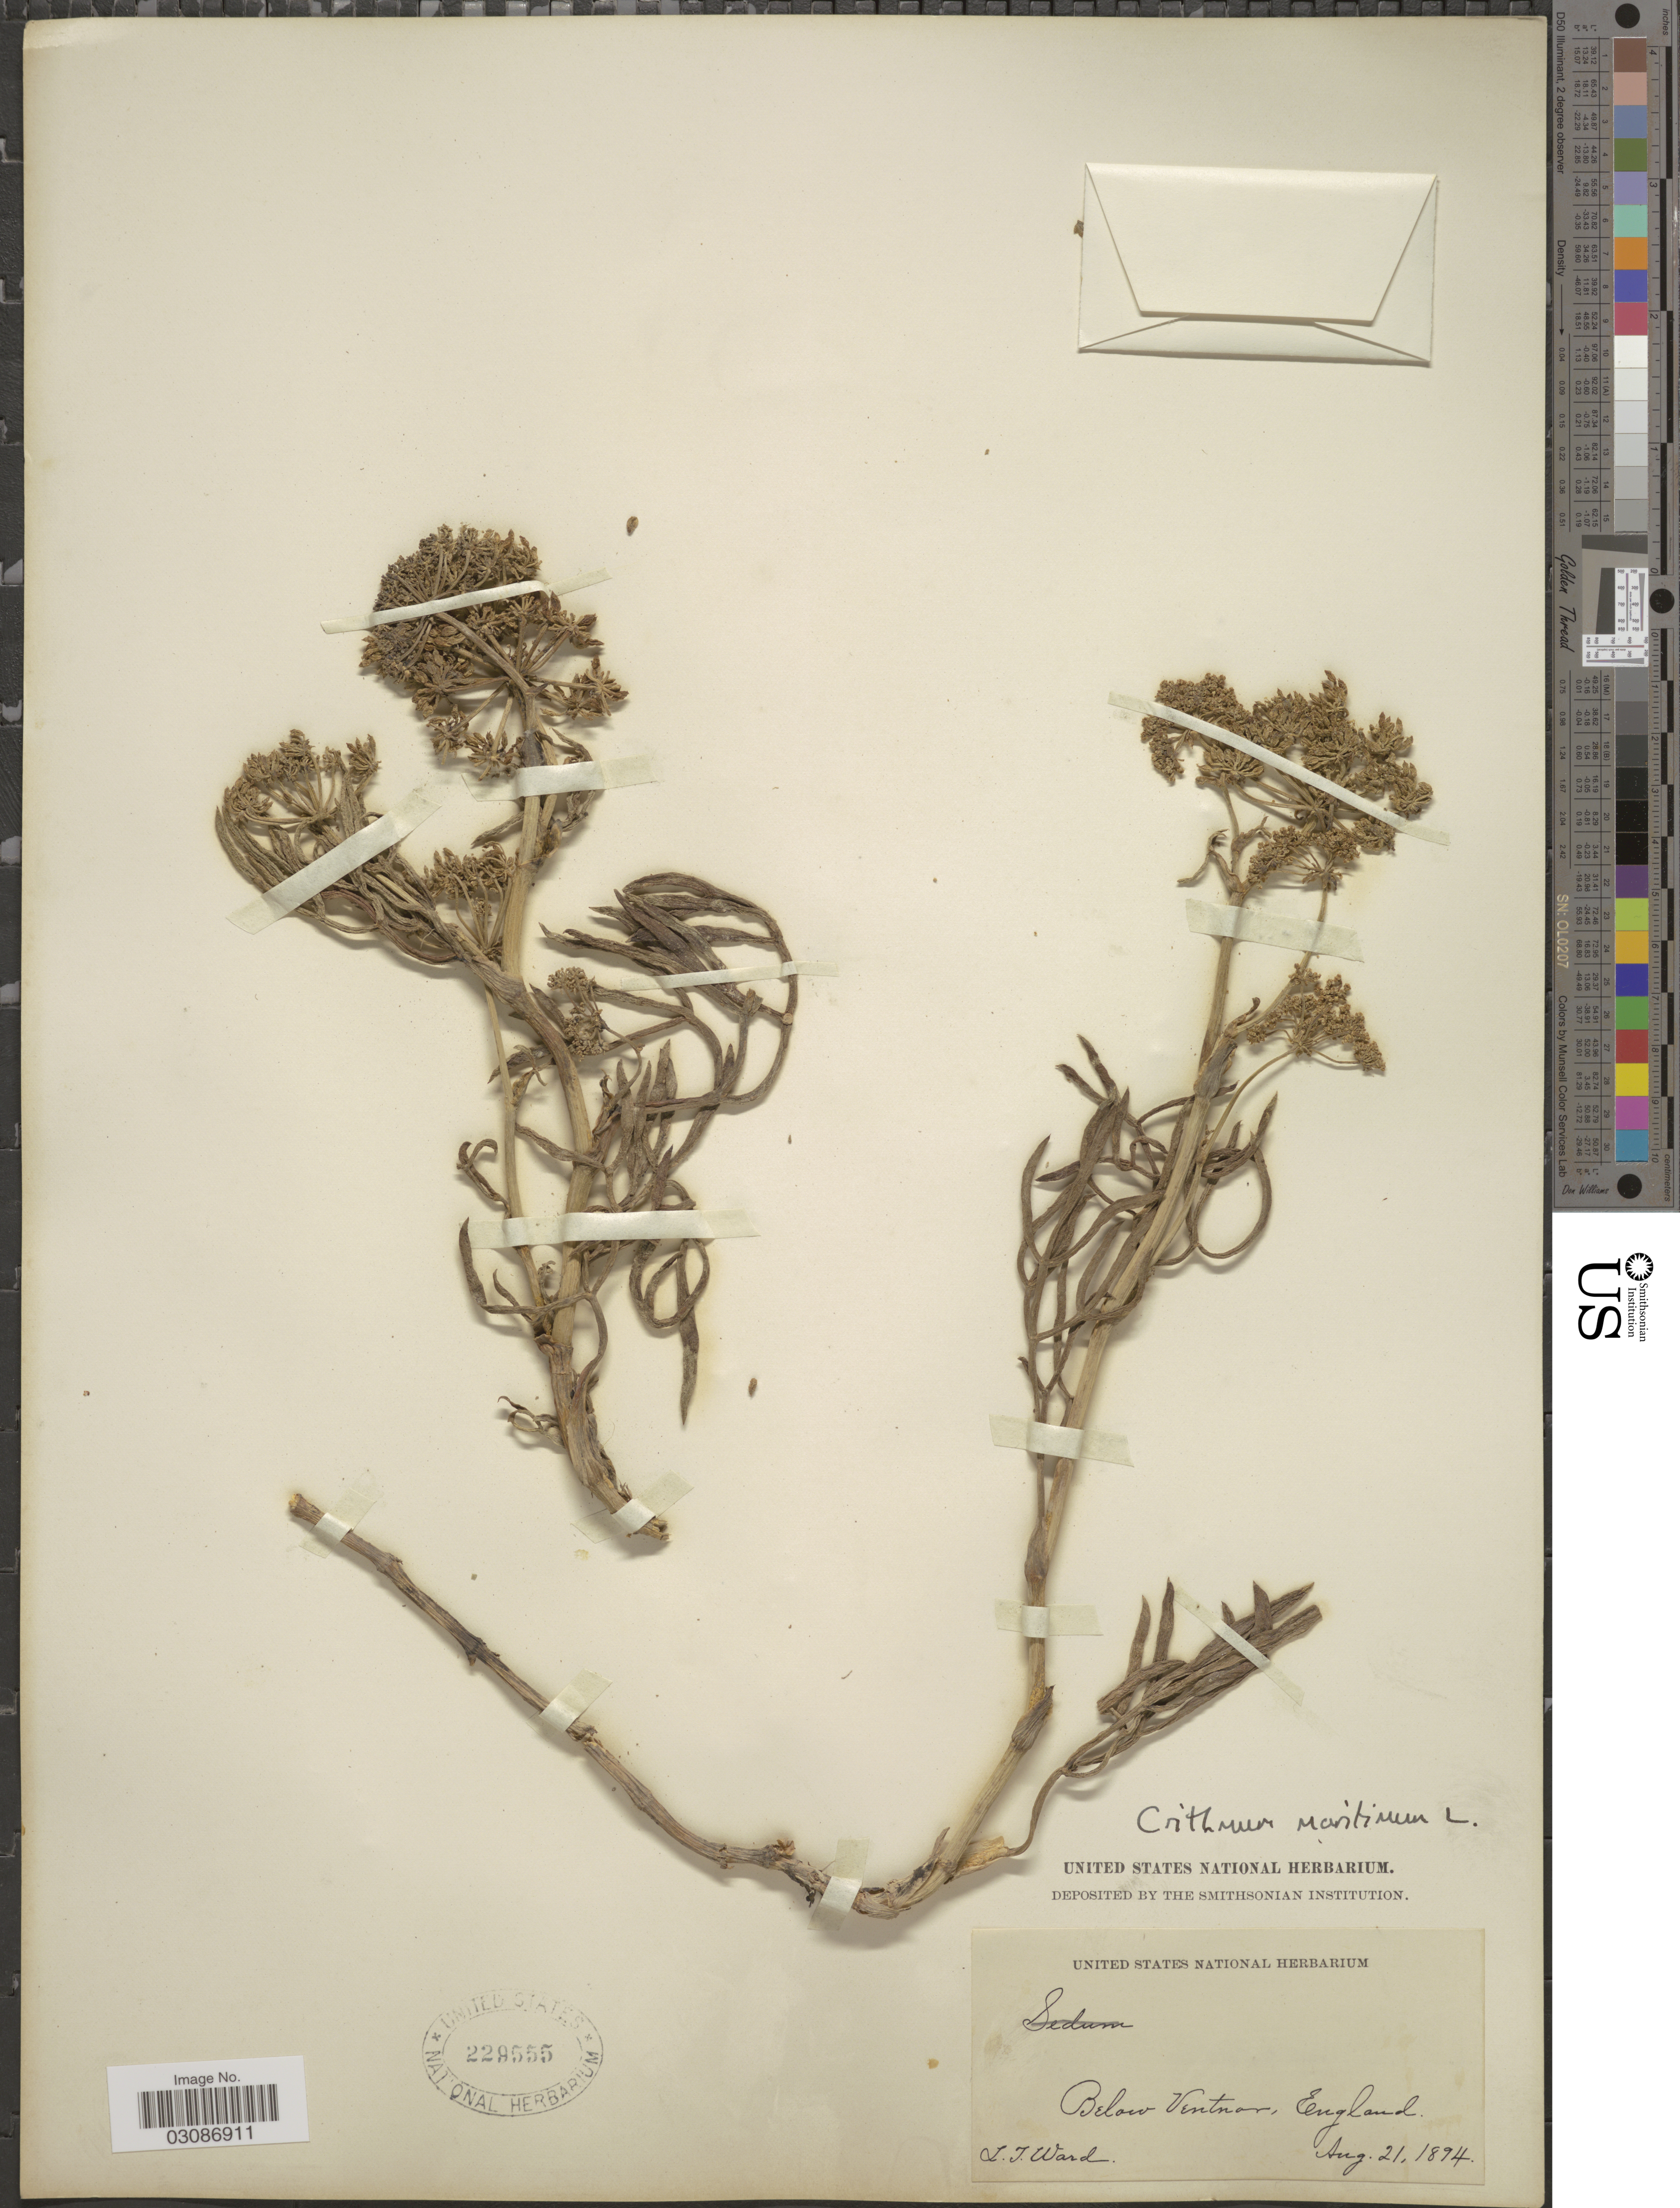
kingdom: Plantae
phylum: Tracheophyta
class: Magnoliopsida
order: Apiales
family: Apiaceae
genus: Crithmum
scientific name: Crithmum maritimum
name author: L.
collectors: L. Ward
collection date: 1894-08-21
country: United Kingdom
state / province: England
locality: Below Ventnor.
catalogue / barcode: US 229555